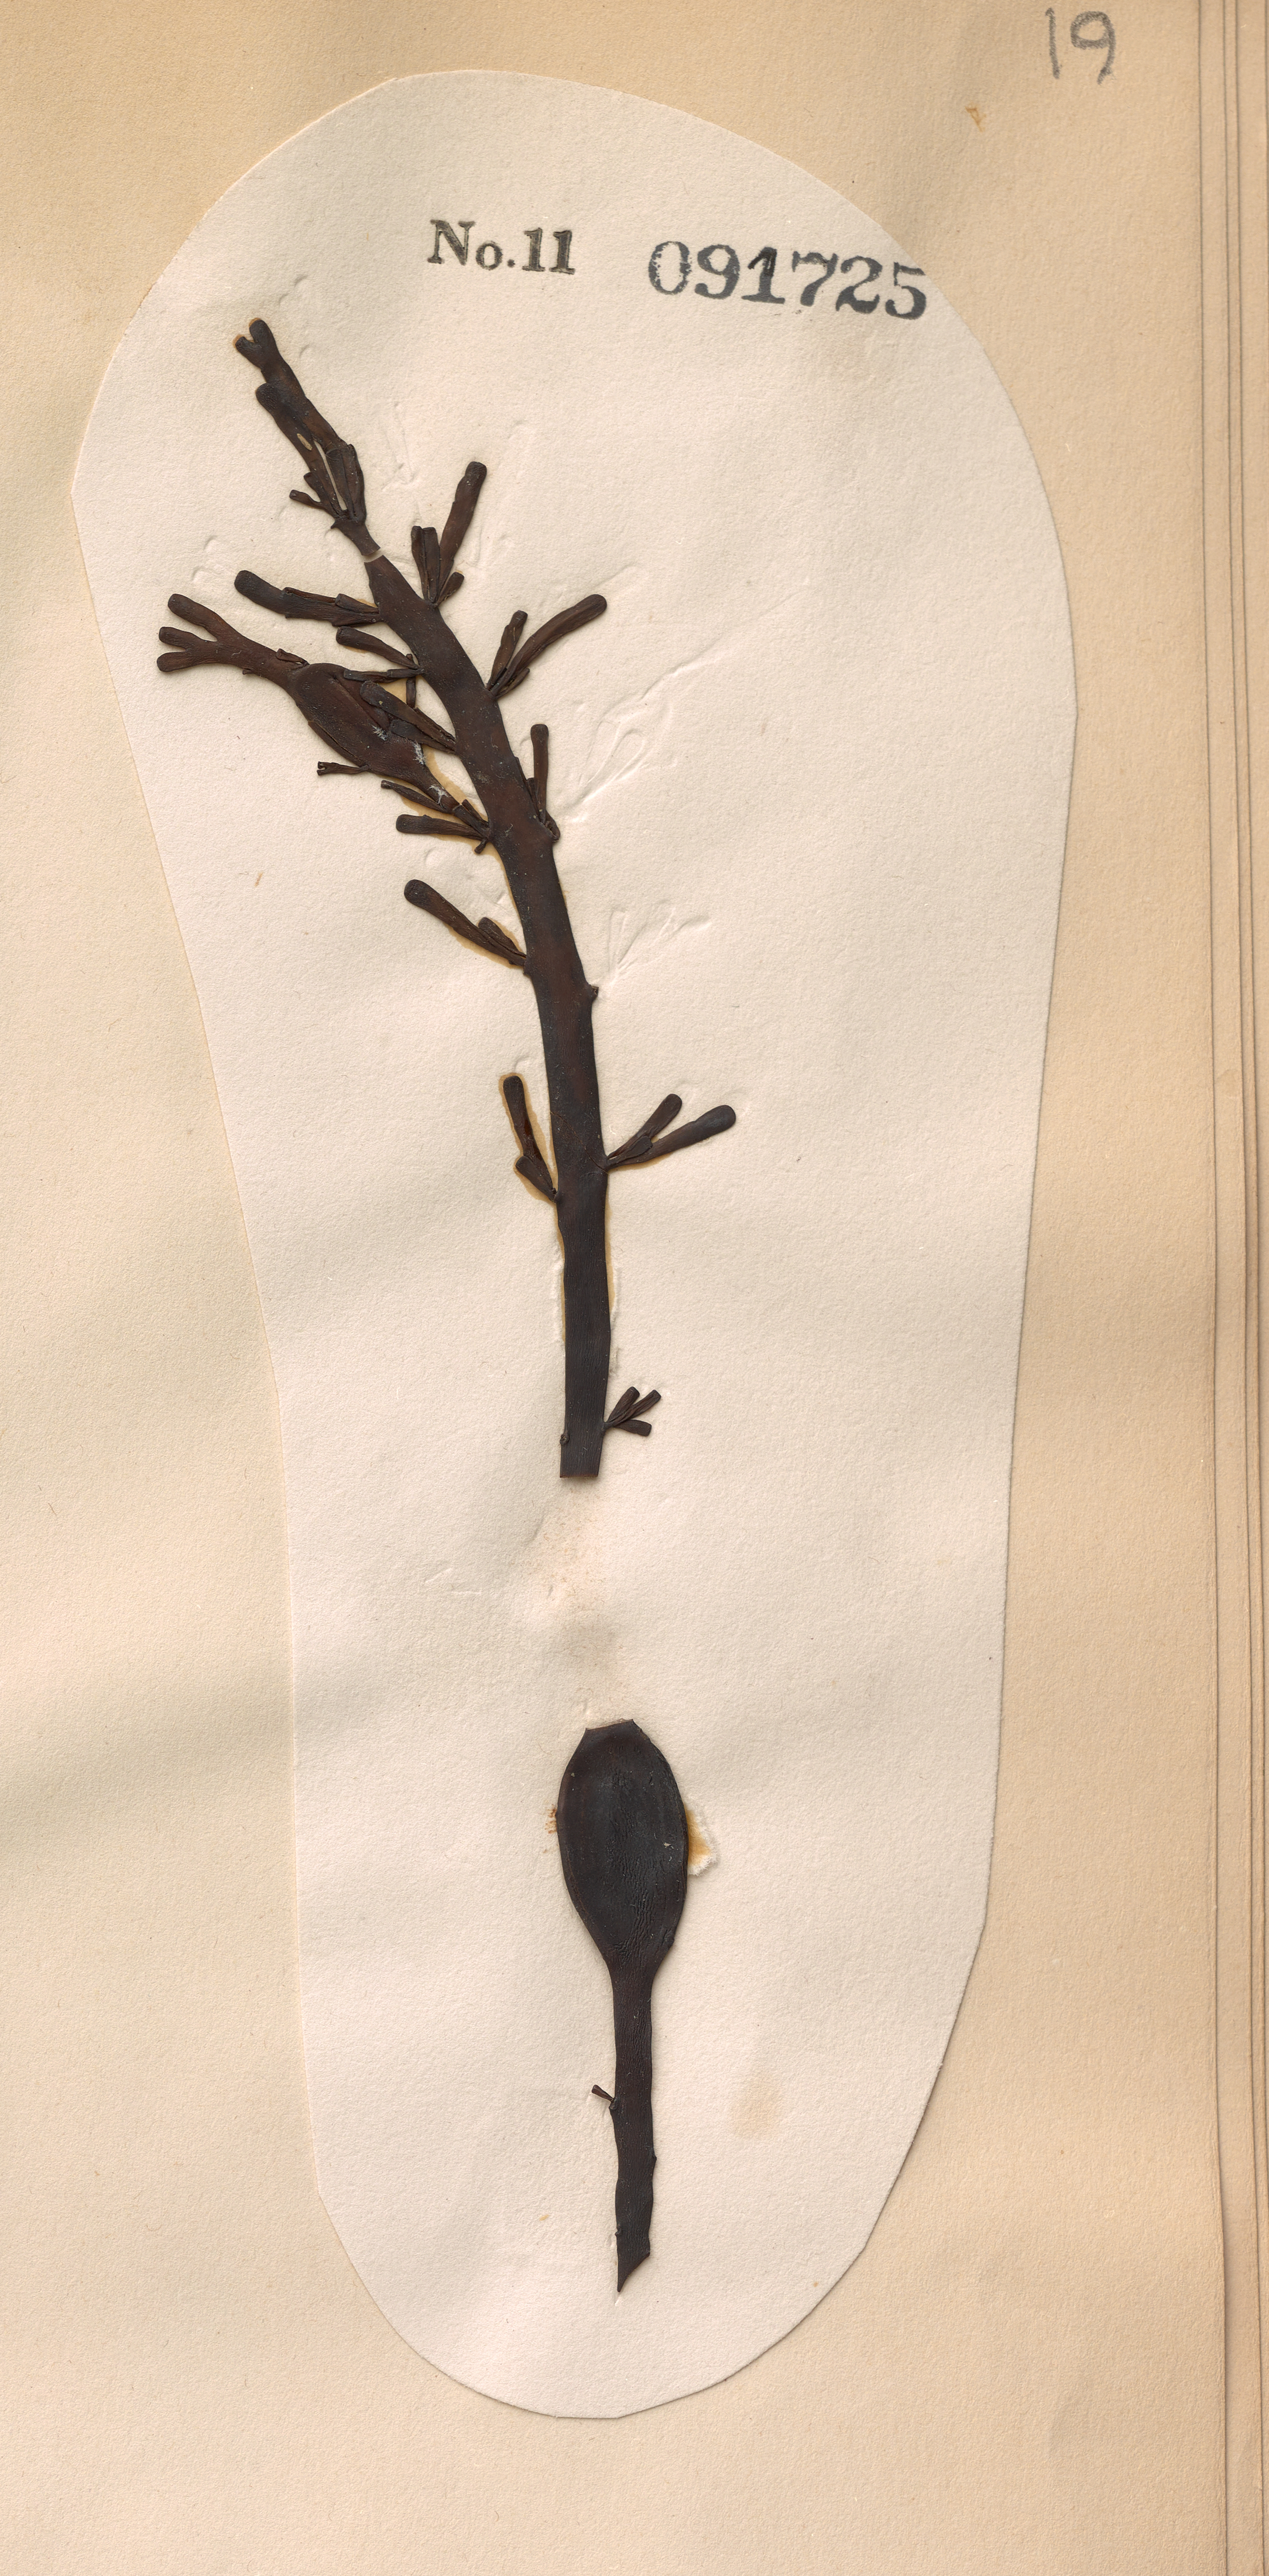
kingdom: Chromista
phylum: Ochrophyta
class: Phaeophyceae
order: Fucales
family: Fucaceae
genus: Ascophyllum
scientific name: Ascophyllum nodosum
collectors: C. Durant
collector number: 11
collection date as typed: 1850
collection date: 1850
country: United States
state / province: New York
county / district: Richmond County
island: Staten Island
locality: Owls Head, Yellow Hook, Hurlgate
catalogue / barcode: US 91725